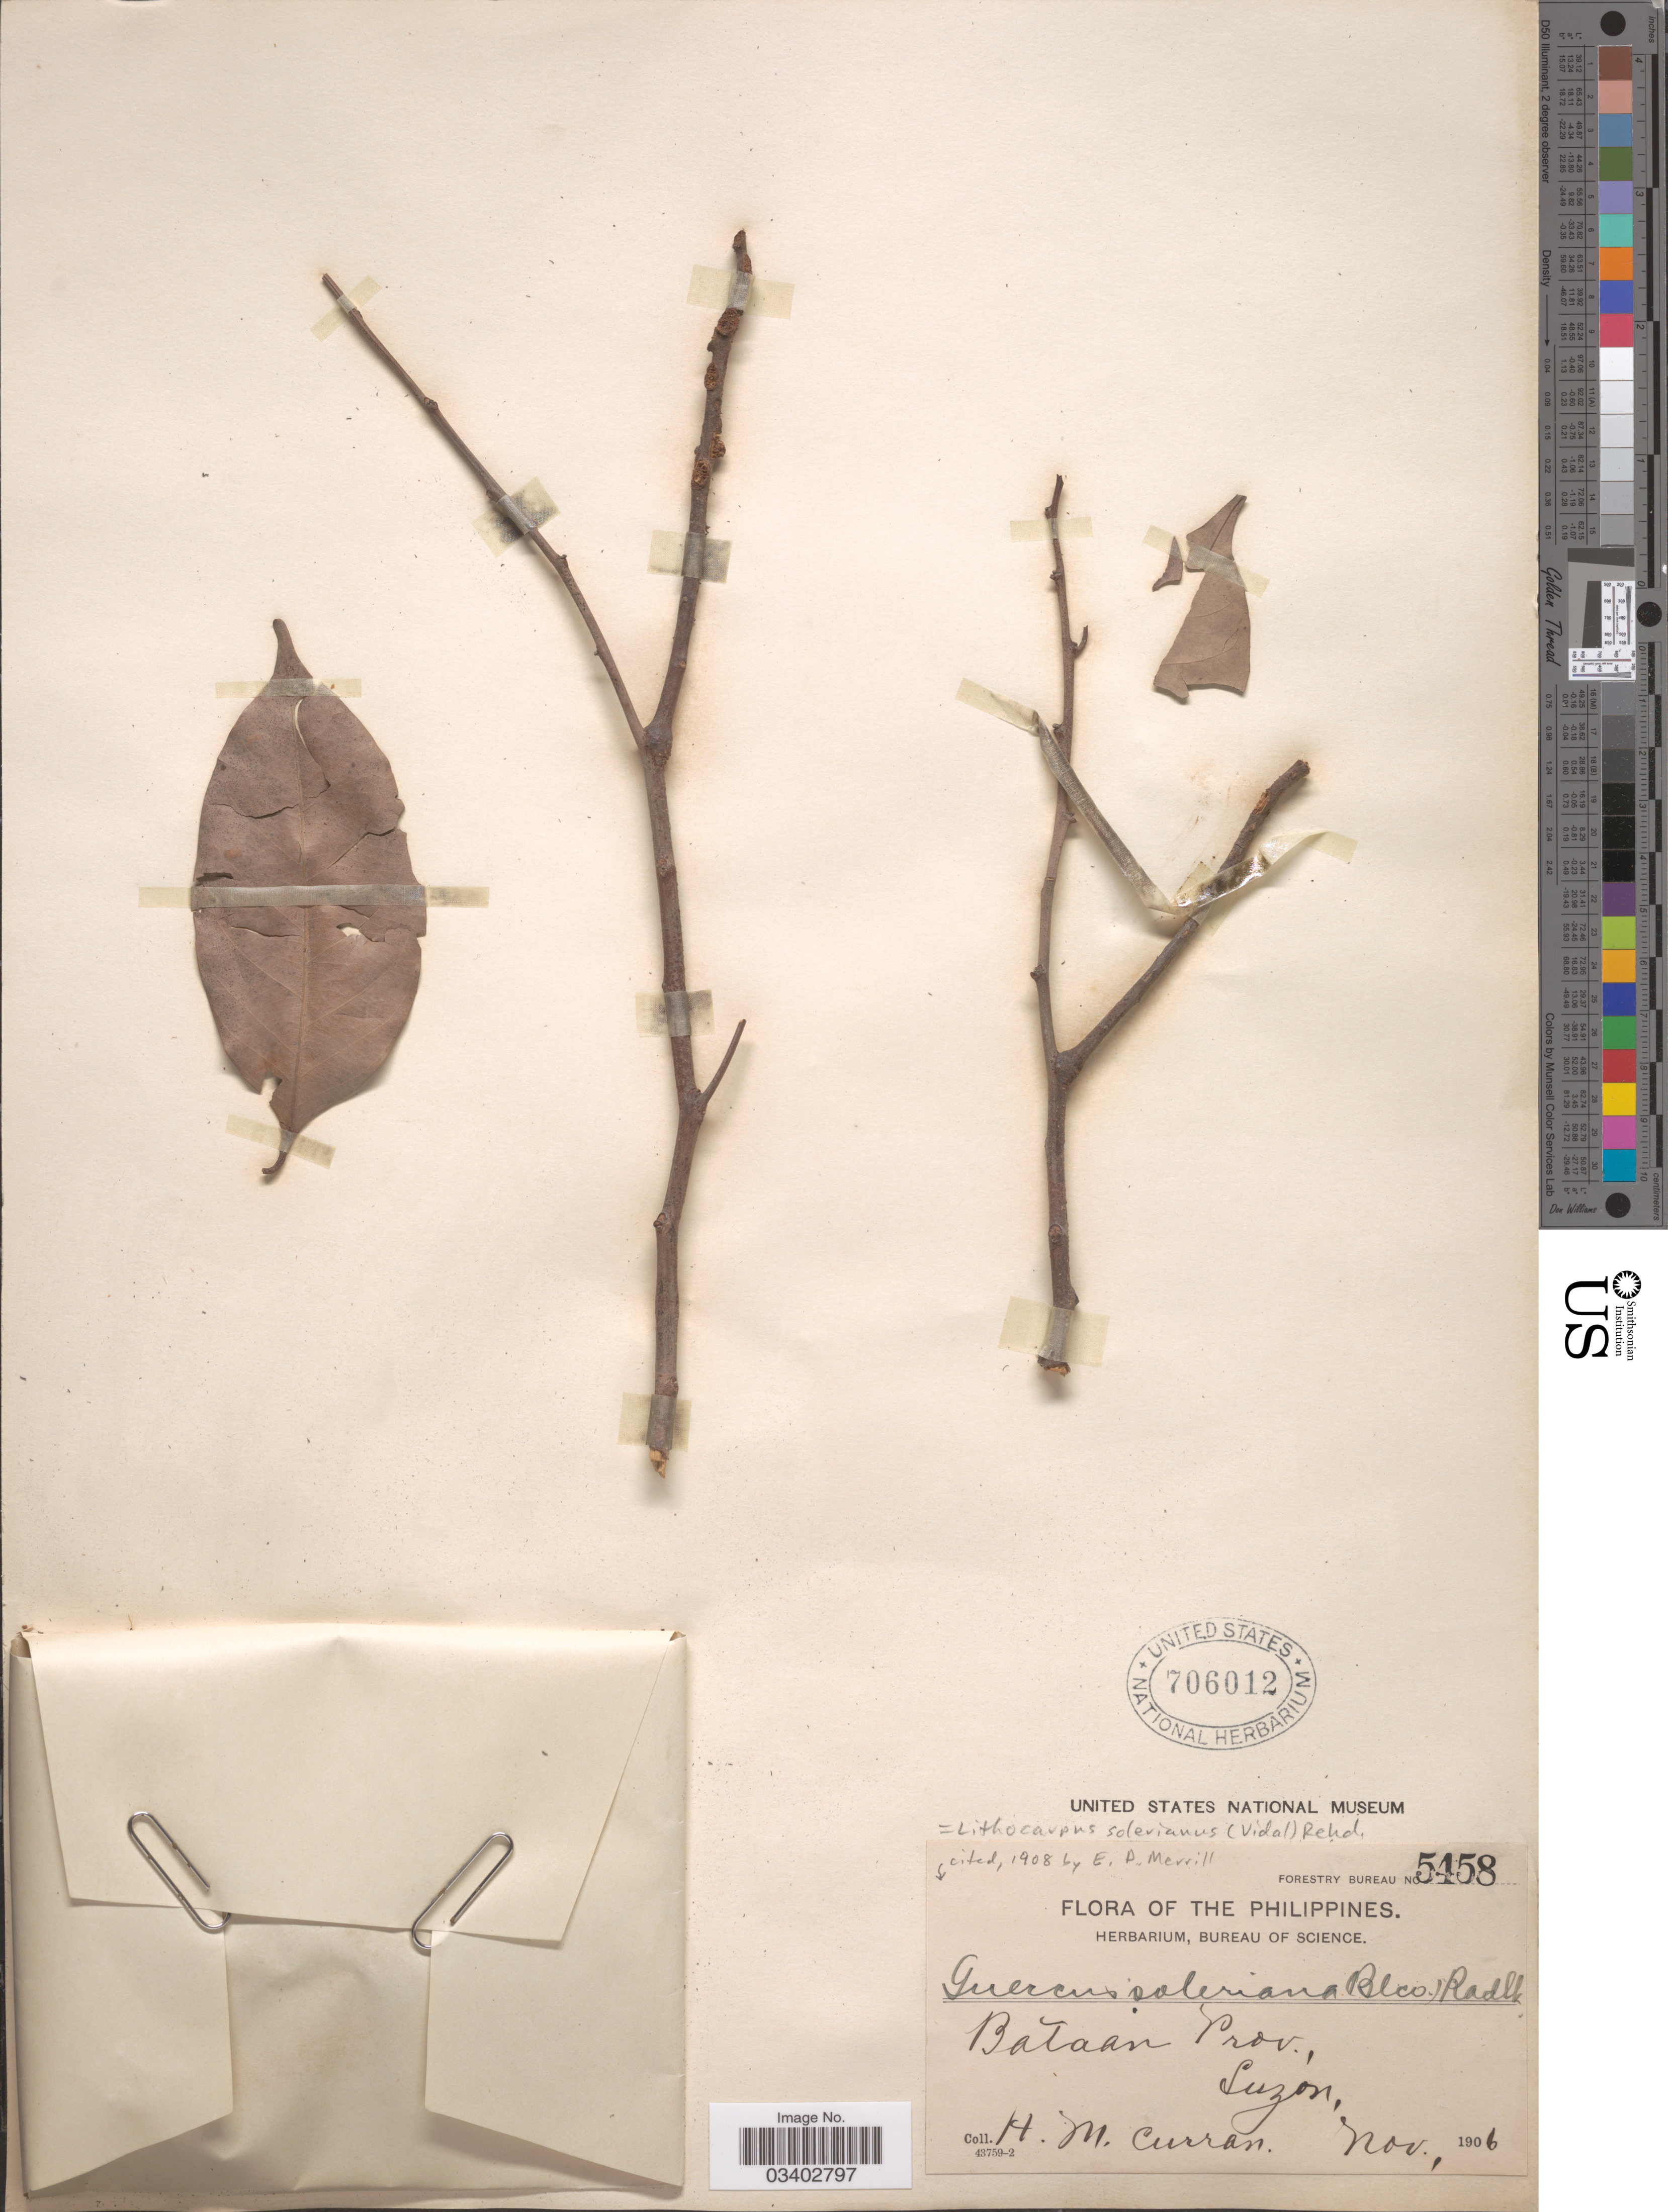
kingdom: Plantae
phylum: Tracheophyta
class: Magnoliopsida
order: Fagales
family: Fagaceae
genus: Lithocarpus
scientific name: Lithocarpus solerianus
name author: (Vidal) Rehder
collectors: H. M. Curran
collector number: Forestry Bureau 5458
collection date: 1906-11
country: Philippines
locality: Bataan Prov., Luzon.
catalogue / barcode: US 706012